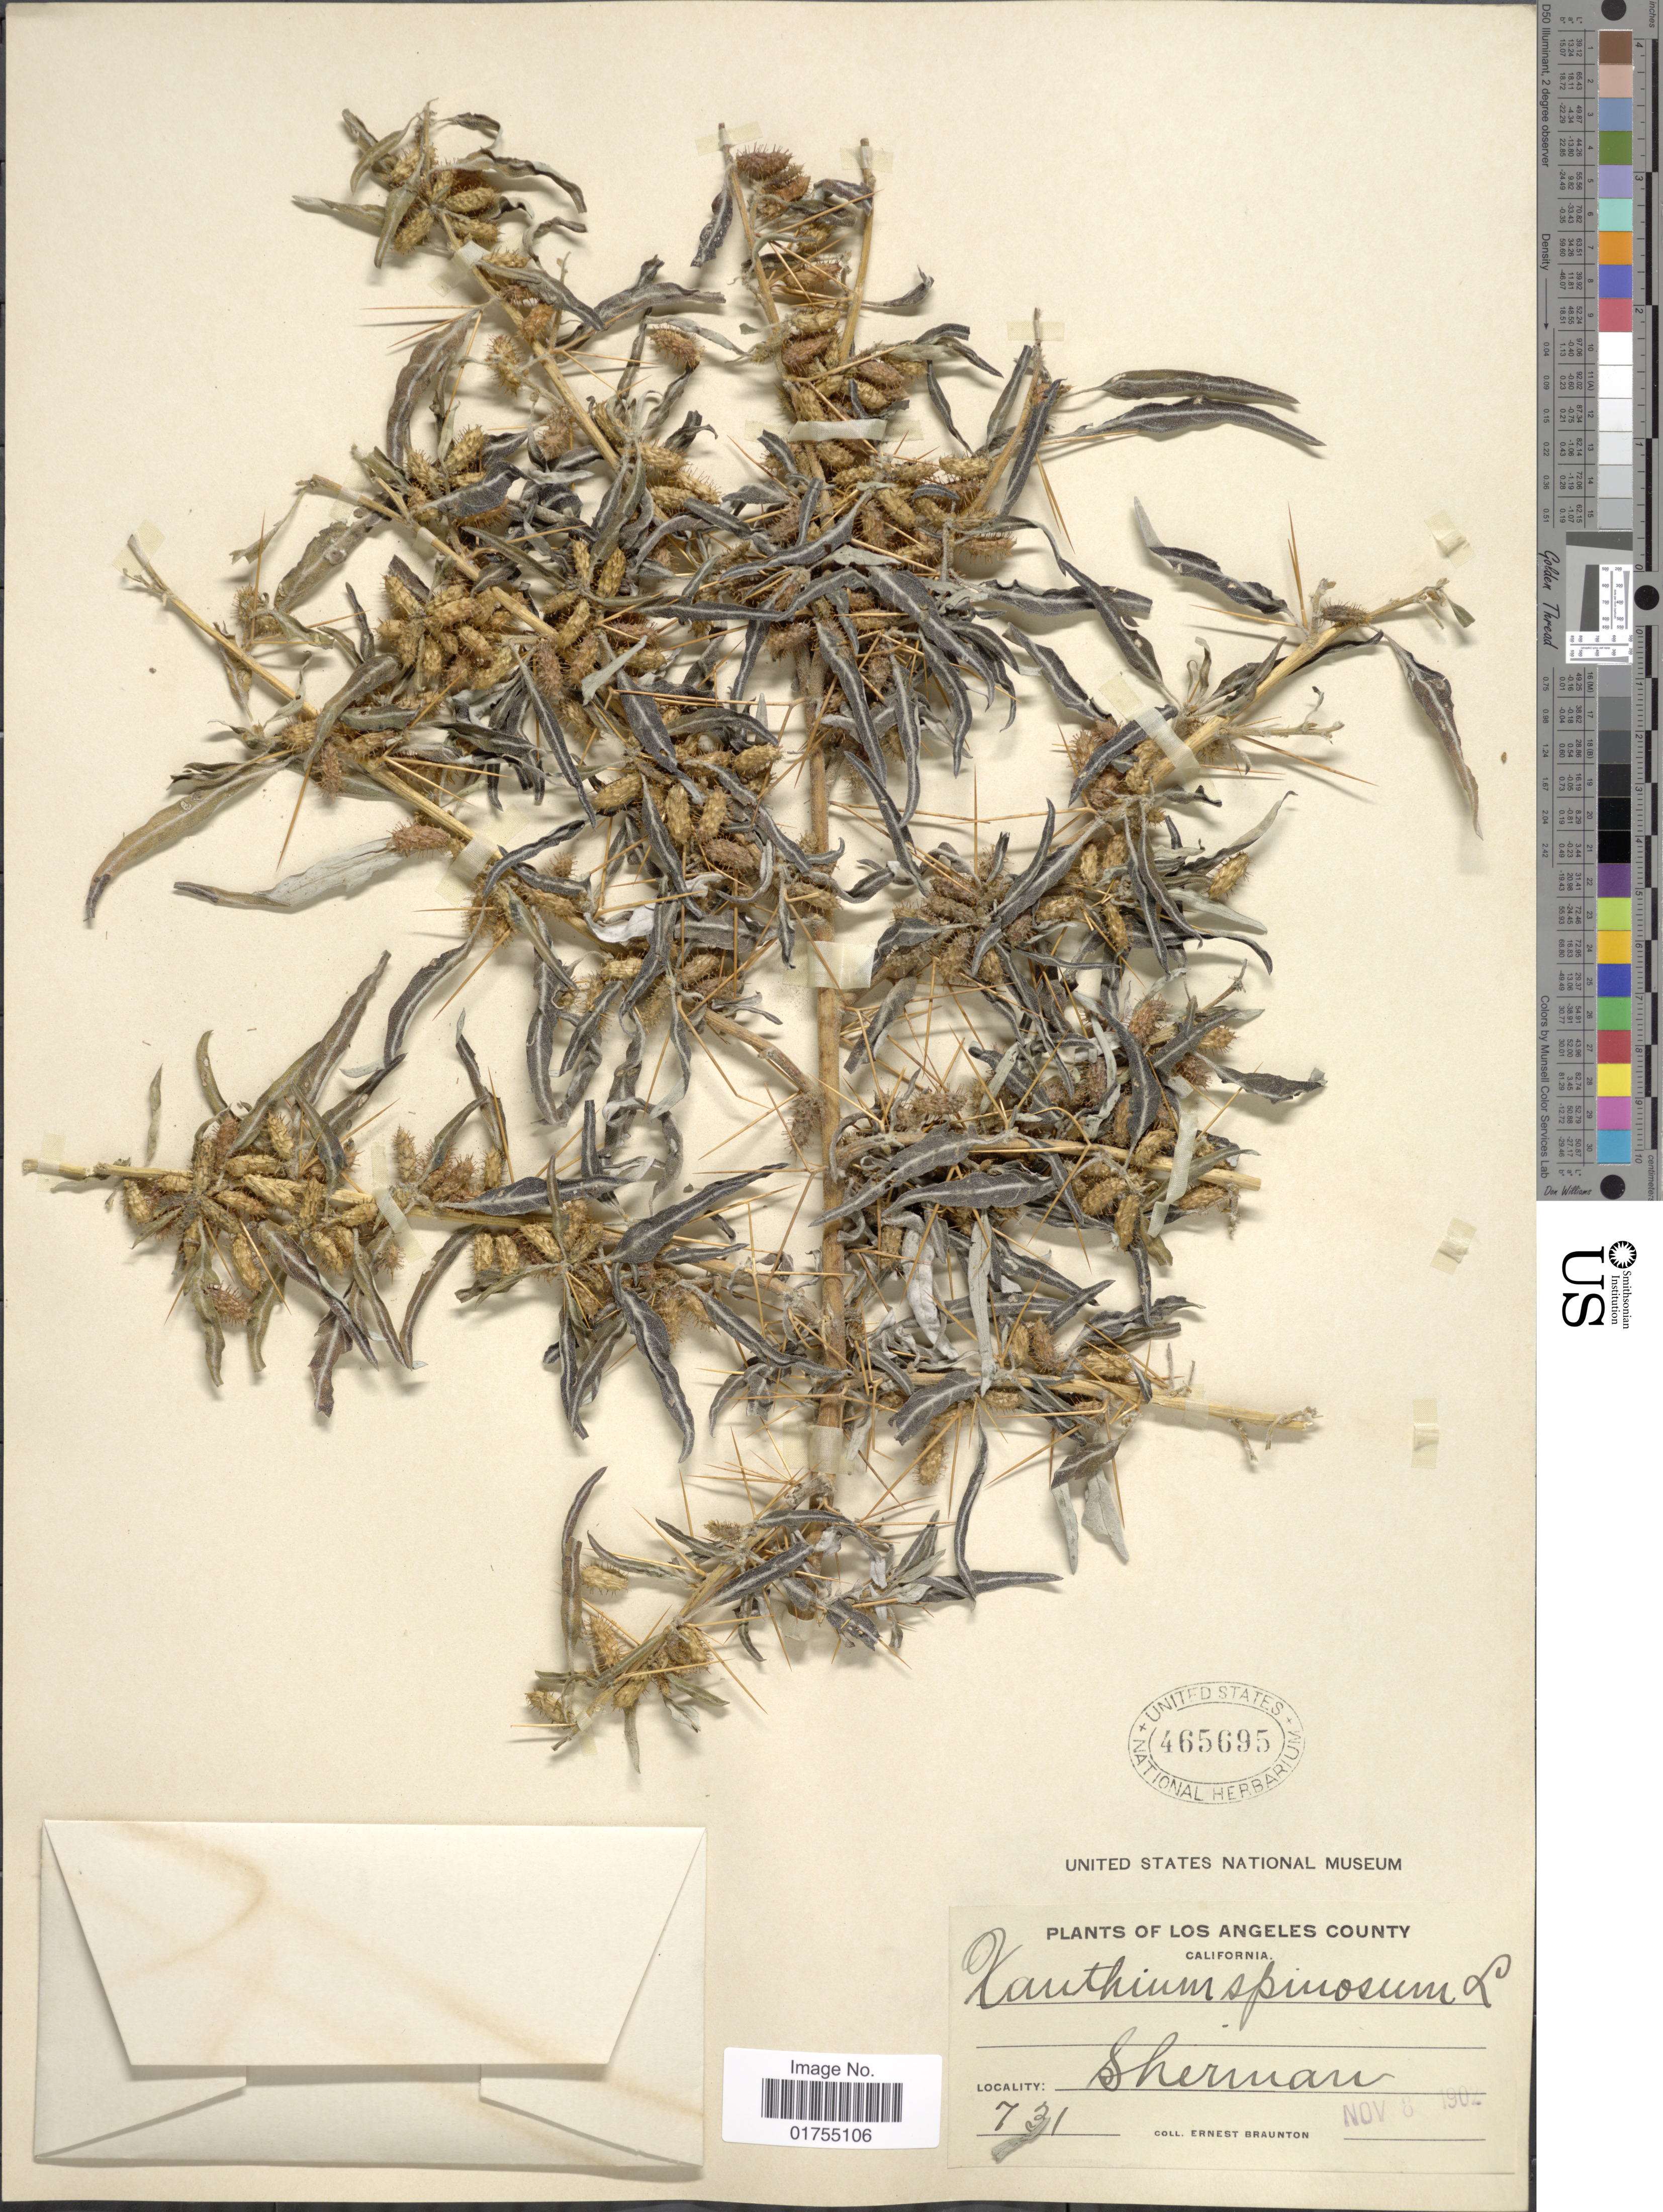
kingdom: Plantae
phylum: Tracheophyta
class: Magnoliopsida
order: Asterales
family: Asteraceae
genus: Xanthium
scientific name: Xanthium spinosum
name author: L.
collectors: E. Braunton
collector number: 731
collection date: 1902-11-08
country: United States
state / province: California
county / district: Los Angeles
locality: Los Angeles County. Sherman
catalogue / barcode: US 465695